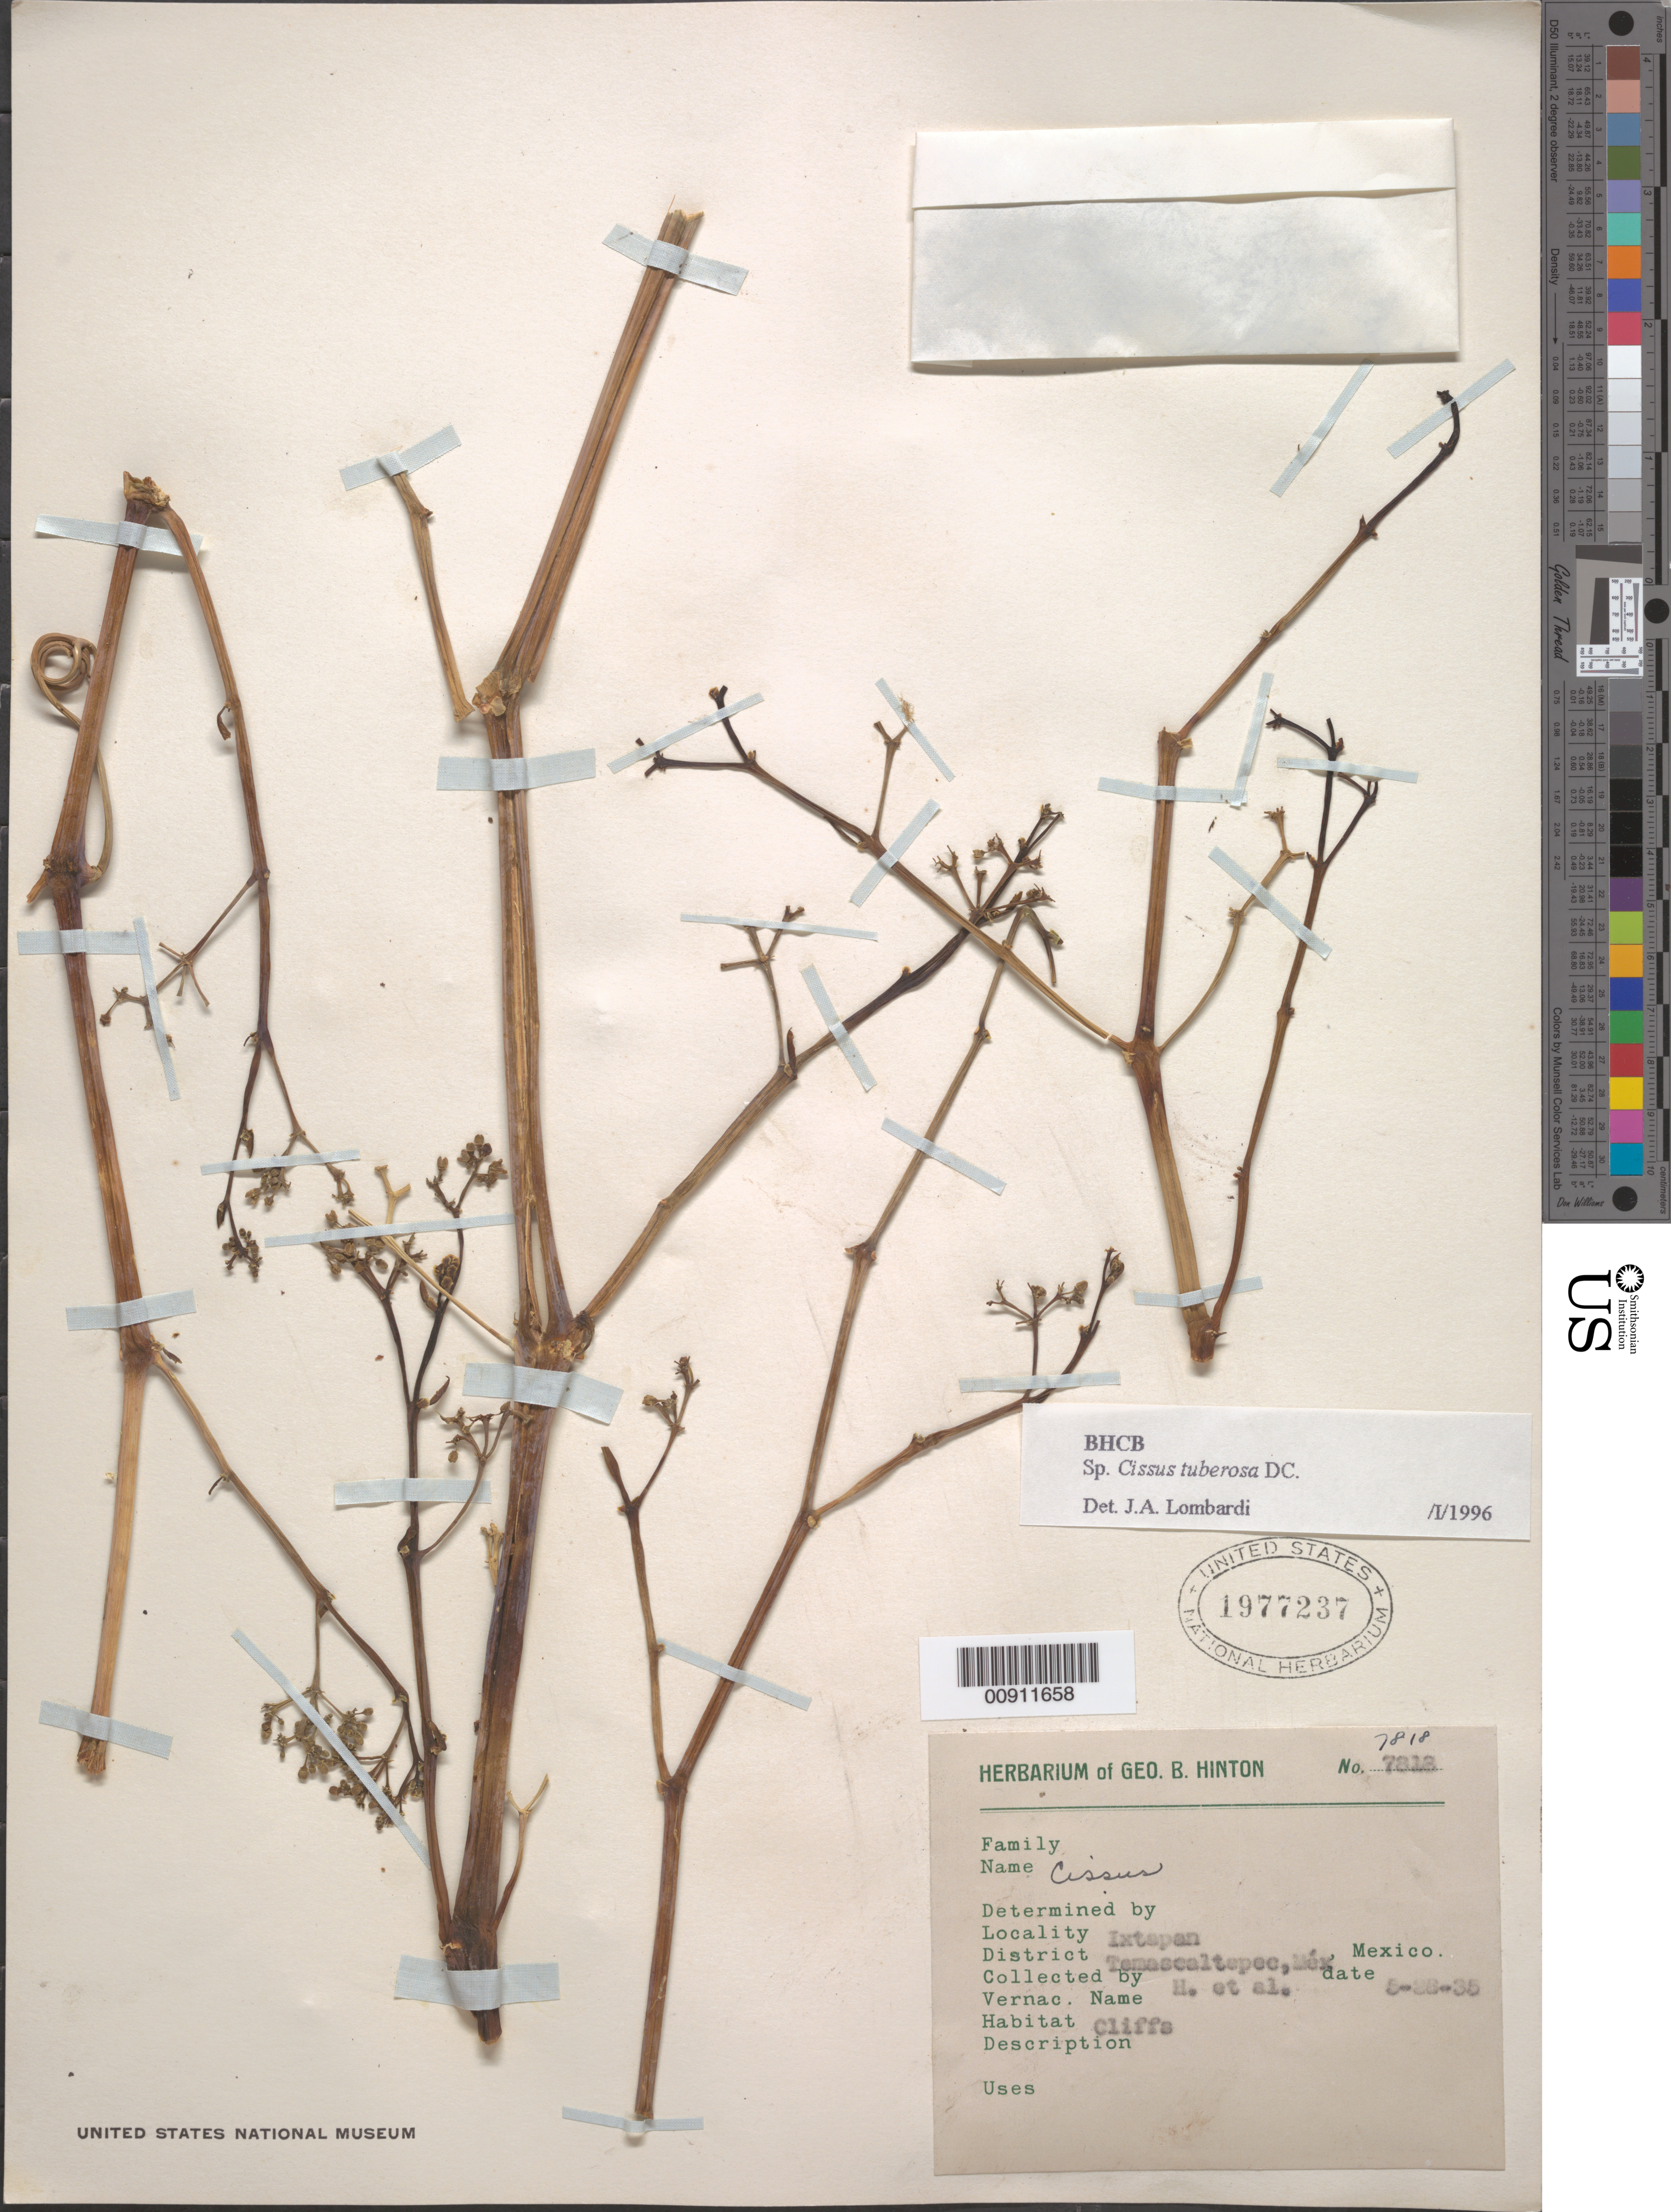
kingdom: Plantae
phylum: Tracheophyta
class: Magnoliopsida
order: Vitales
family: Vitaceae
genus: Cissus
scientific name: Cissus tuberosa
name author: Moc. & Sessé ex DC.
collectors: G. B. Hinton & et al.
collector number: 7818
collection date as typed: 28 May 1935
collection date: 1935-05-28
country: Mexico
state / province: México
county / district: Temascaltepec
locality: Ixtapan, District Temascaltepec, State of Mexico.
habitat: Cliffs.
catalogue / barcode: US 1977237